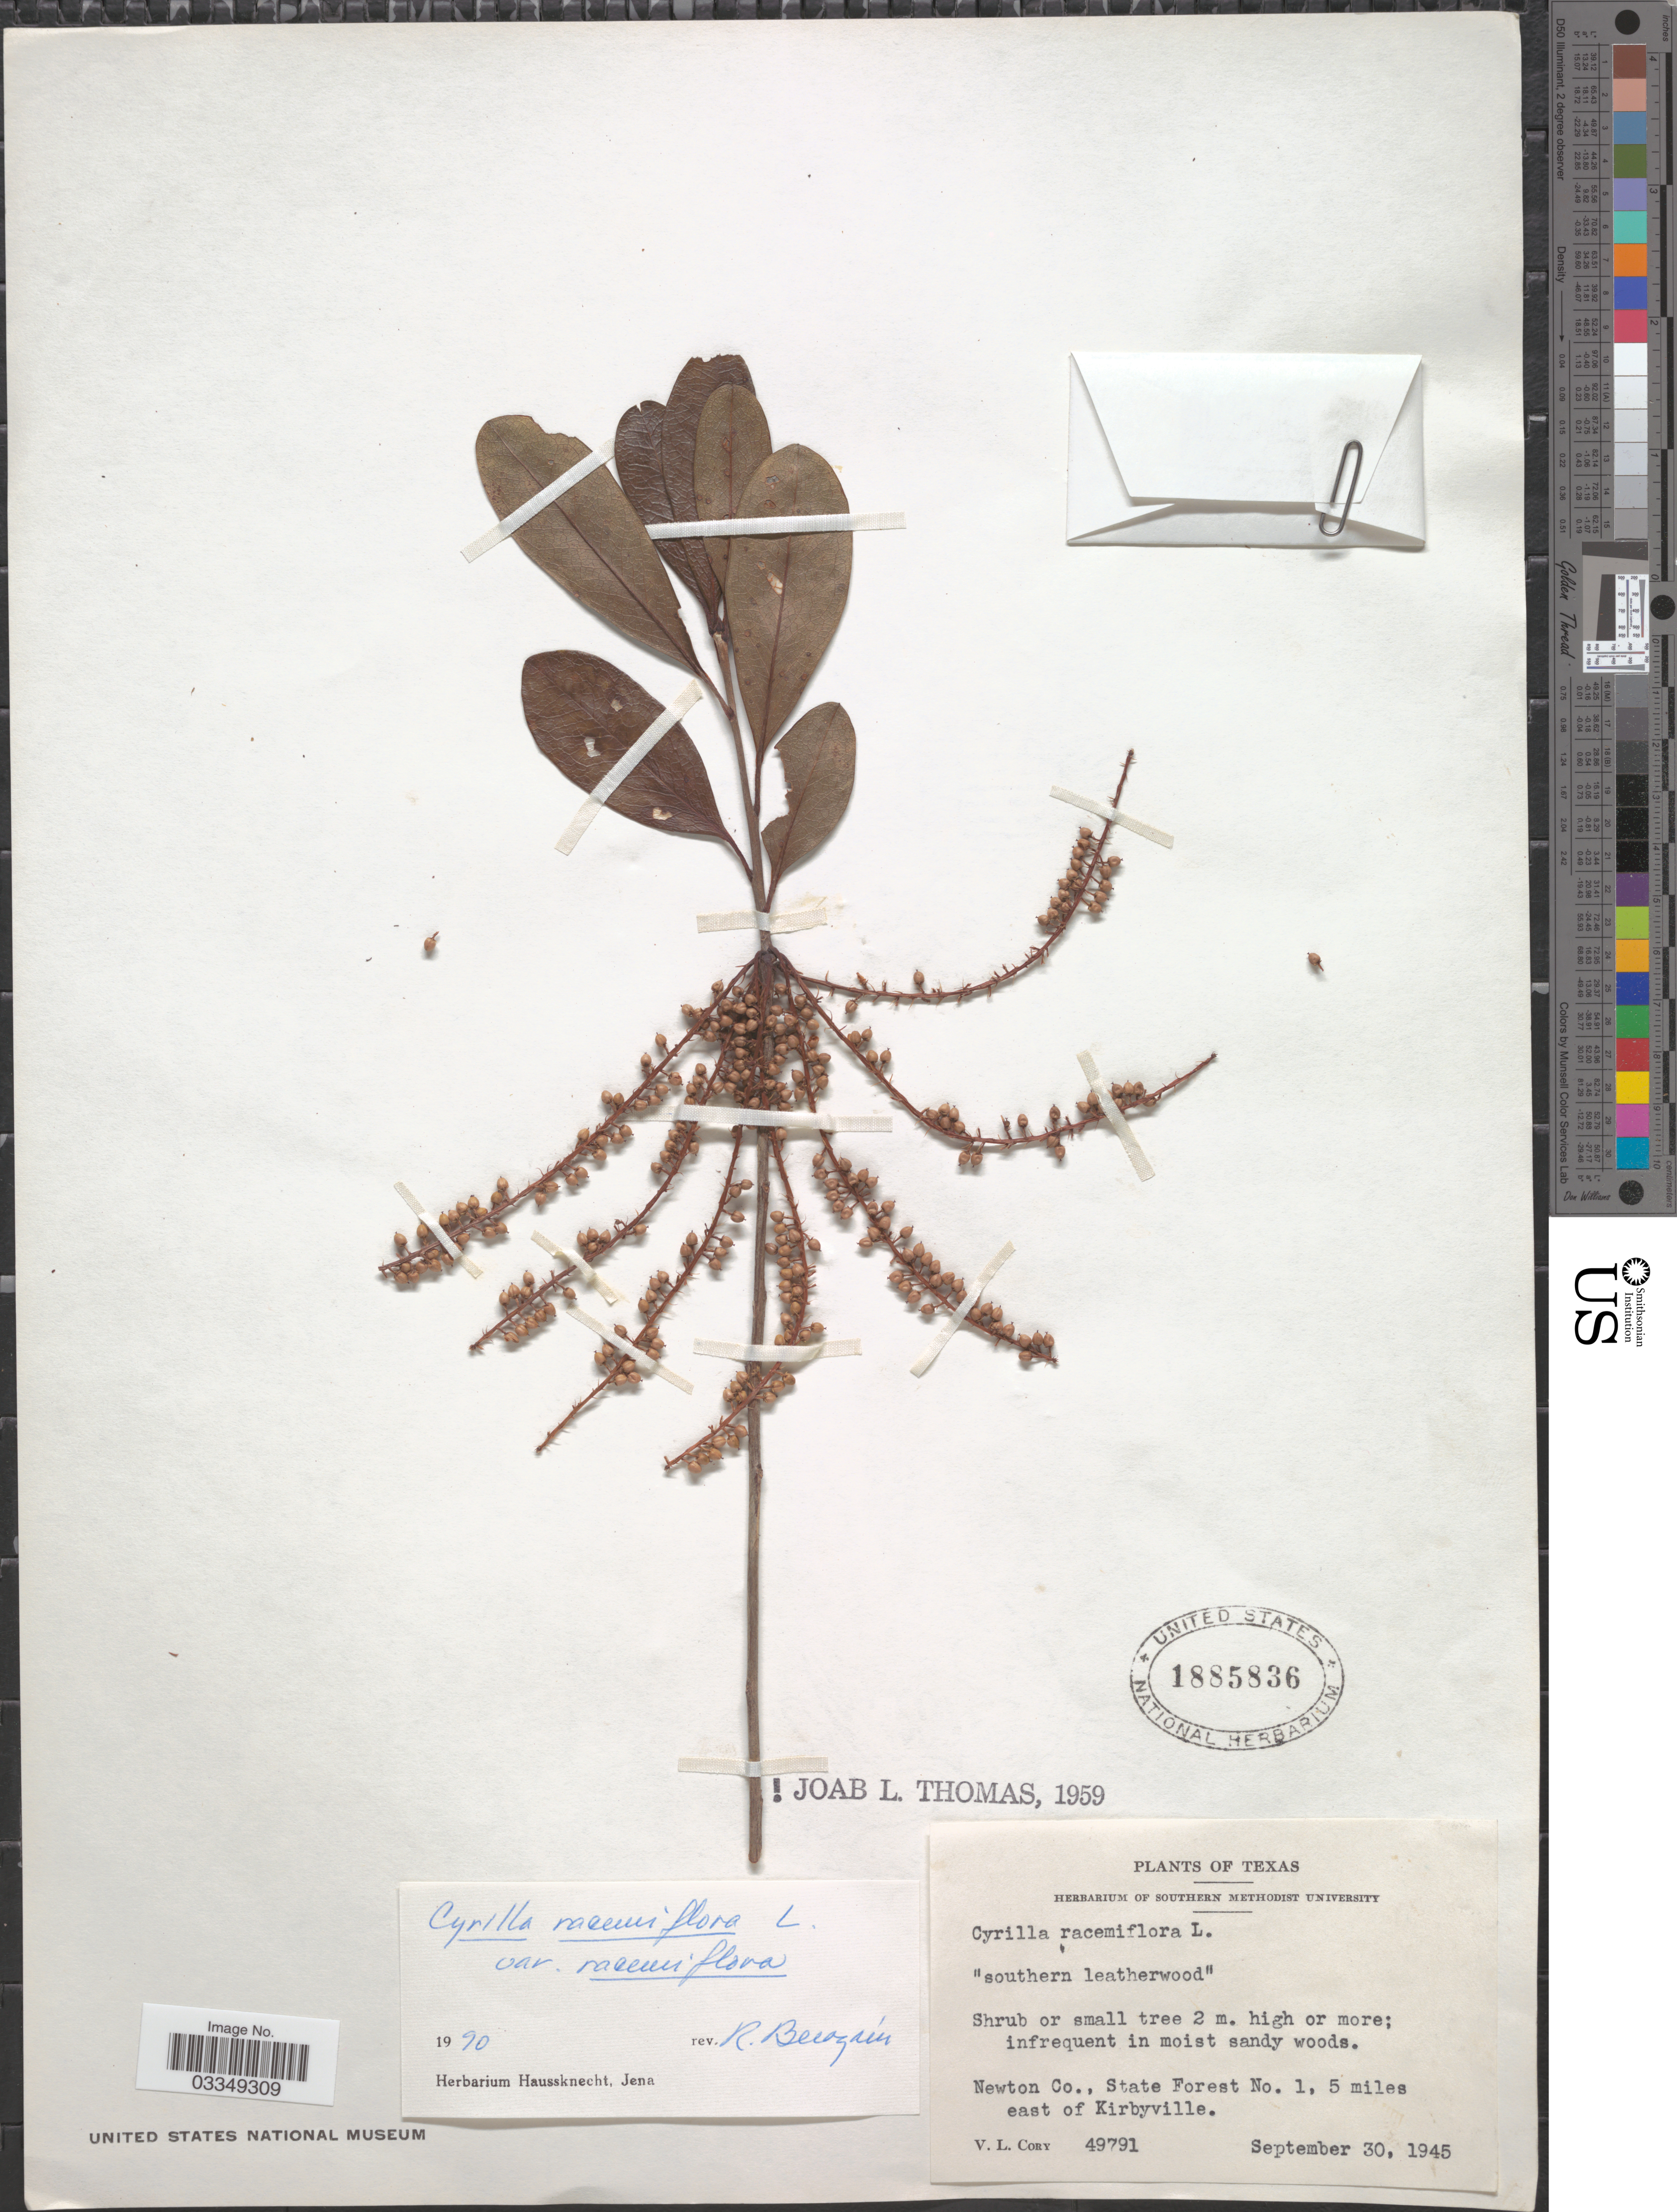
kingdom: Plantae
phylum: Tracheophyta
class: Magnoliopsida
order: Ericales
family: Cyrillaceae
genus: Cyrilla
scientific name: Cyrilla racemiflora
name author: L.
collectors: V. Cory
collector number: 49791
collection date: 1945-09-30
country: United States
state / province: Texas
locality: Newton Co., State Forest No. 1, 5 miles east of Kirbyville.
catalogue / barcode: US 1885836